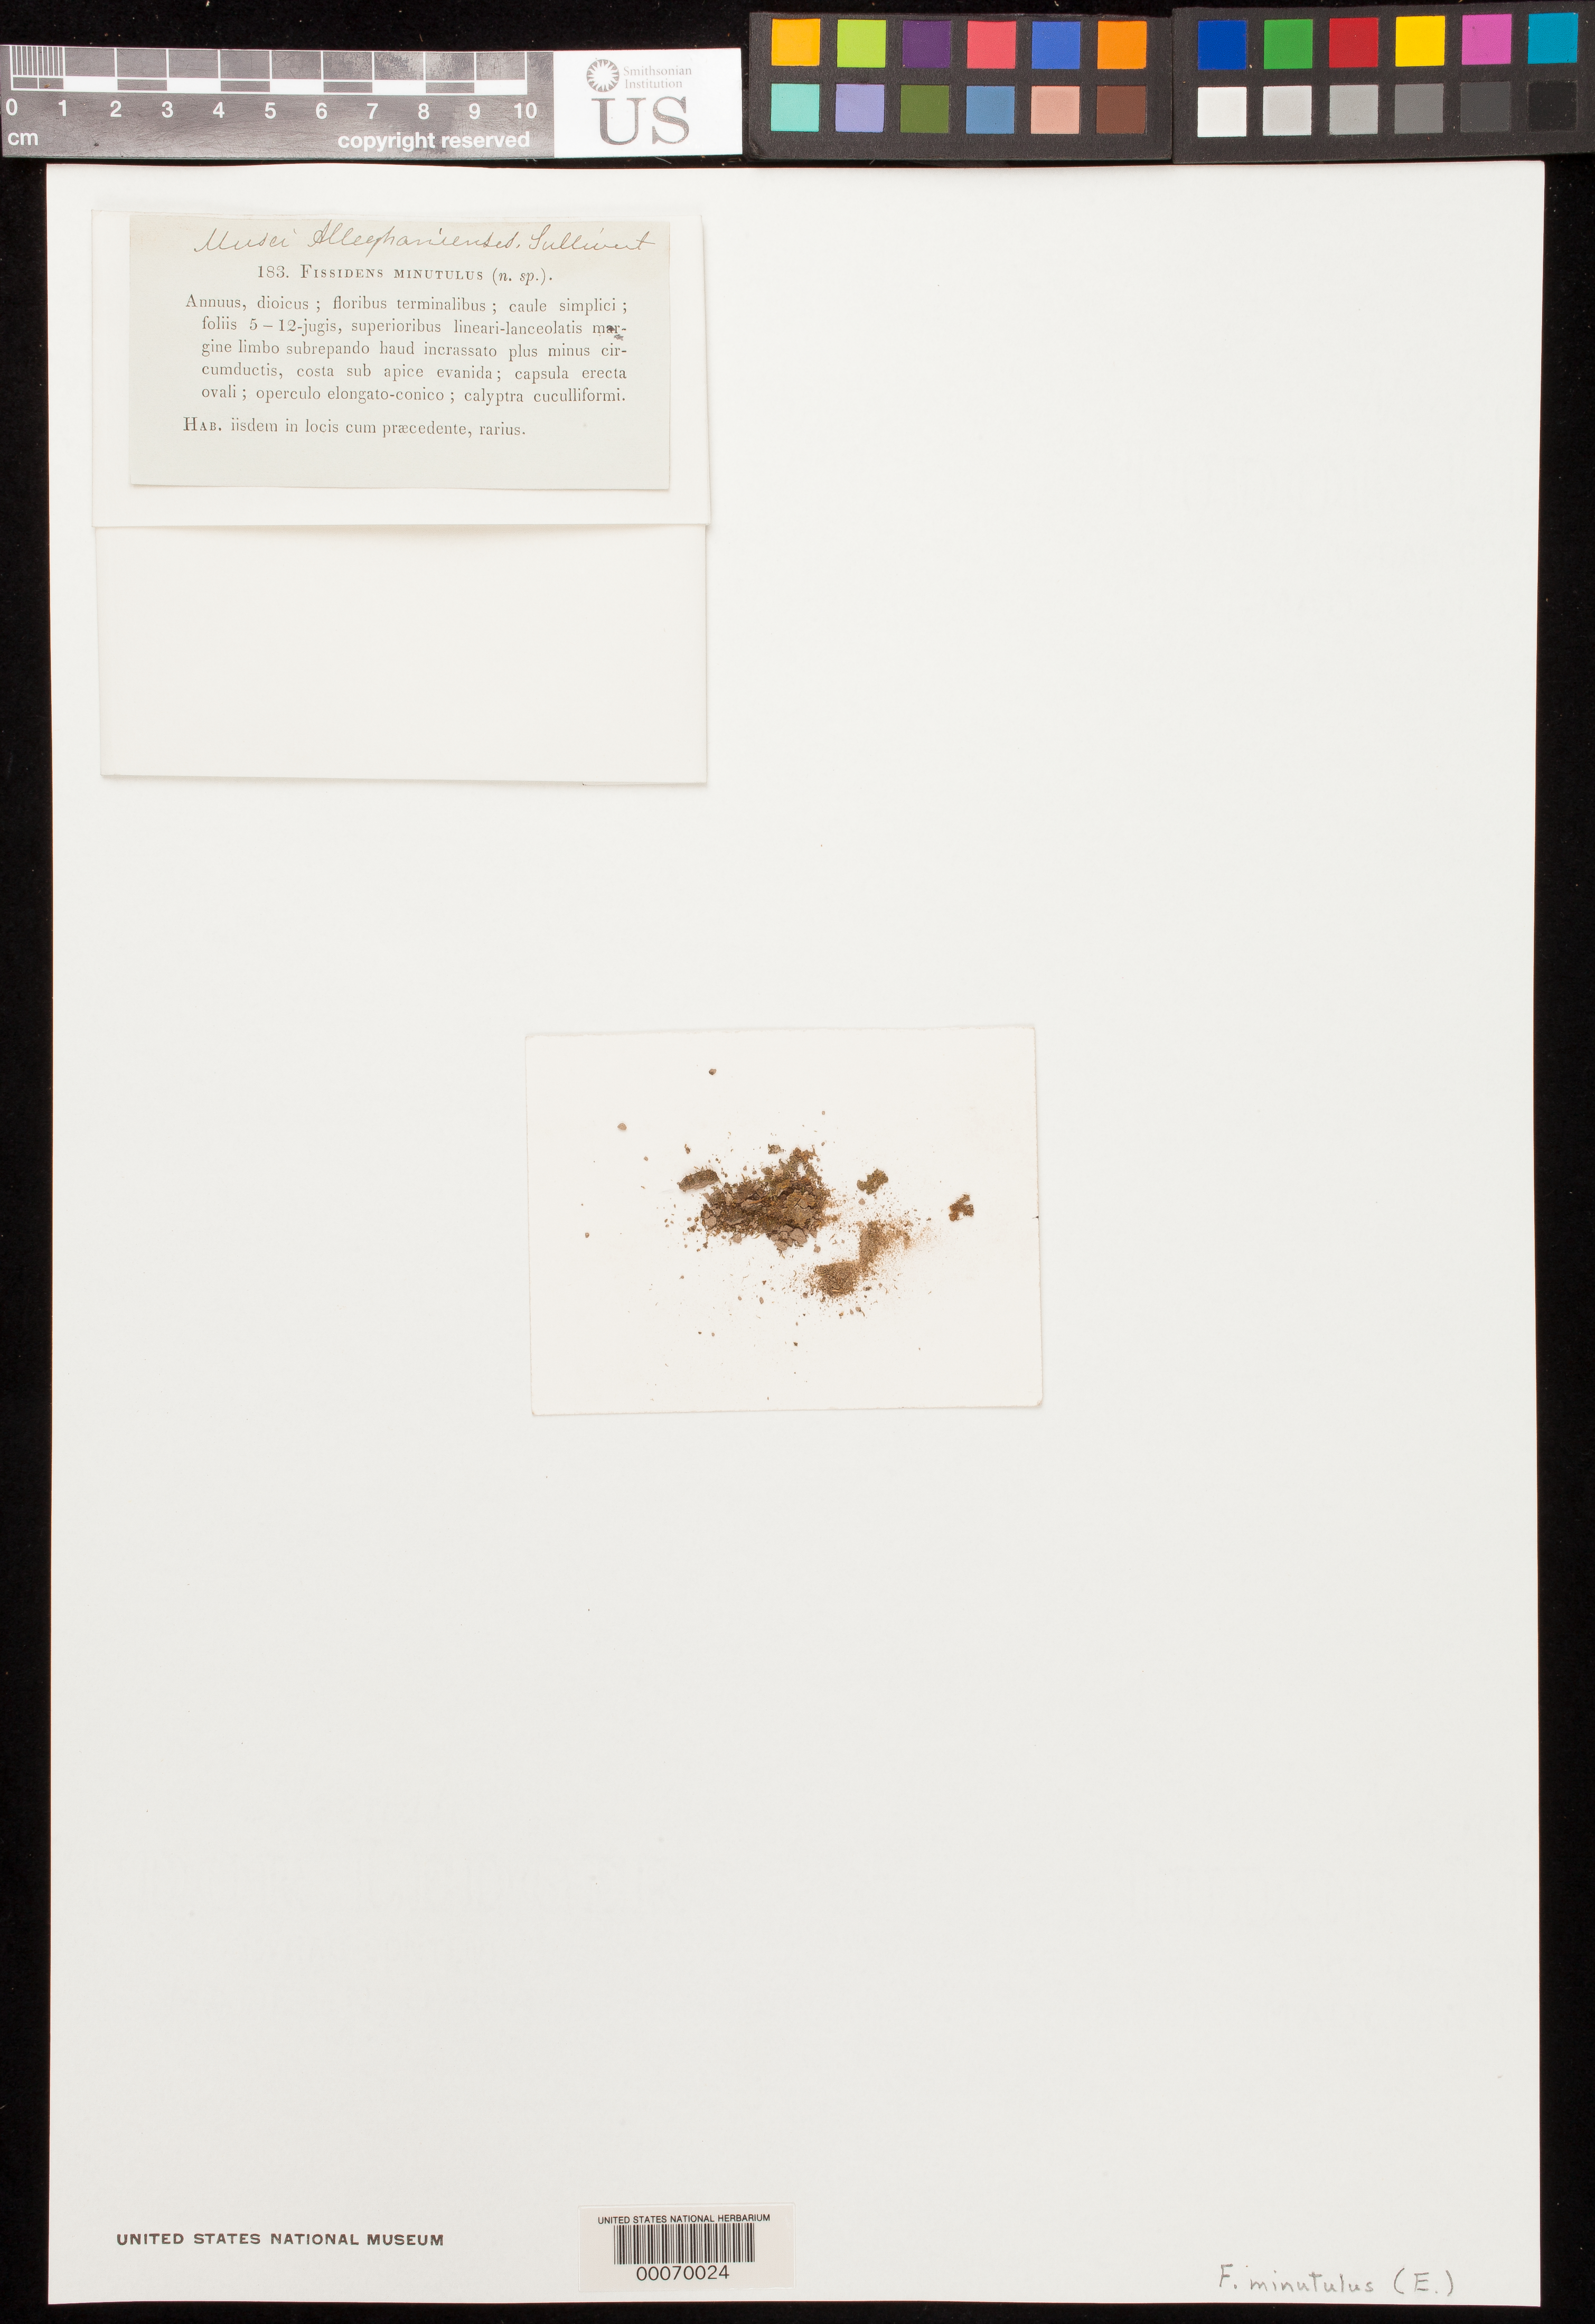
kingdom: Plantae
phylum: Bryophyta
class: Bryopsida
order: Dicranales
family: Fissidentaceae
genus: Fissidens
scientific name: Fissidens minutulus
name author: Sull.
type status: Type Collection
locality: DO NOT MODIFY [This collection event record is attached to a large number of catalog records with both collector & country unknown; label data should be confirmed from individual specimens.]